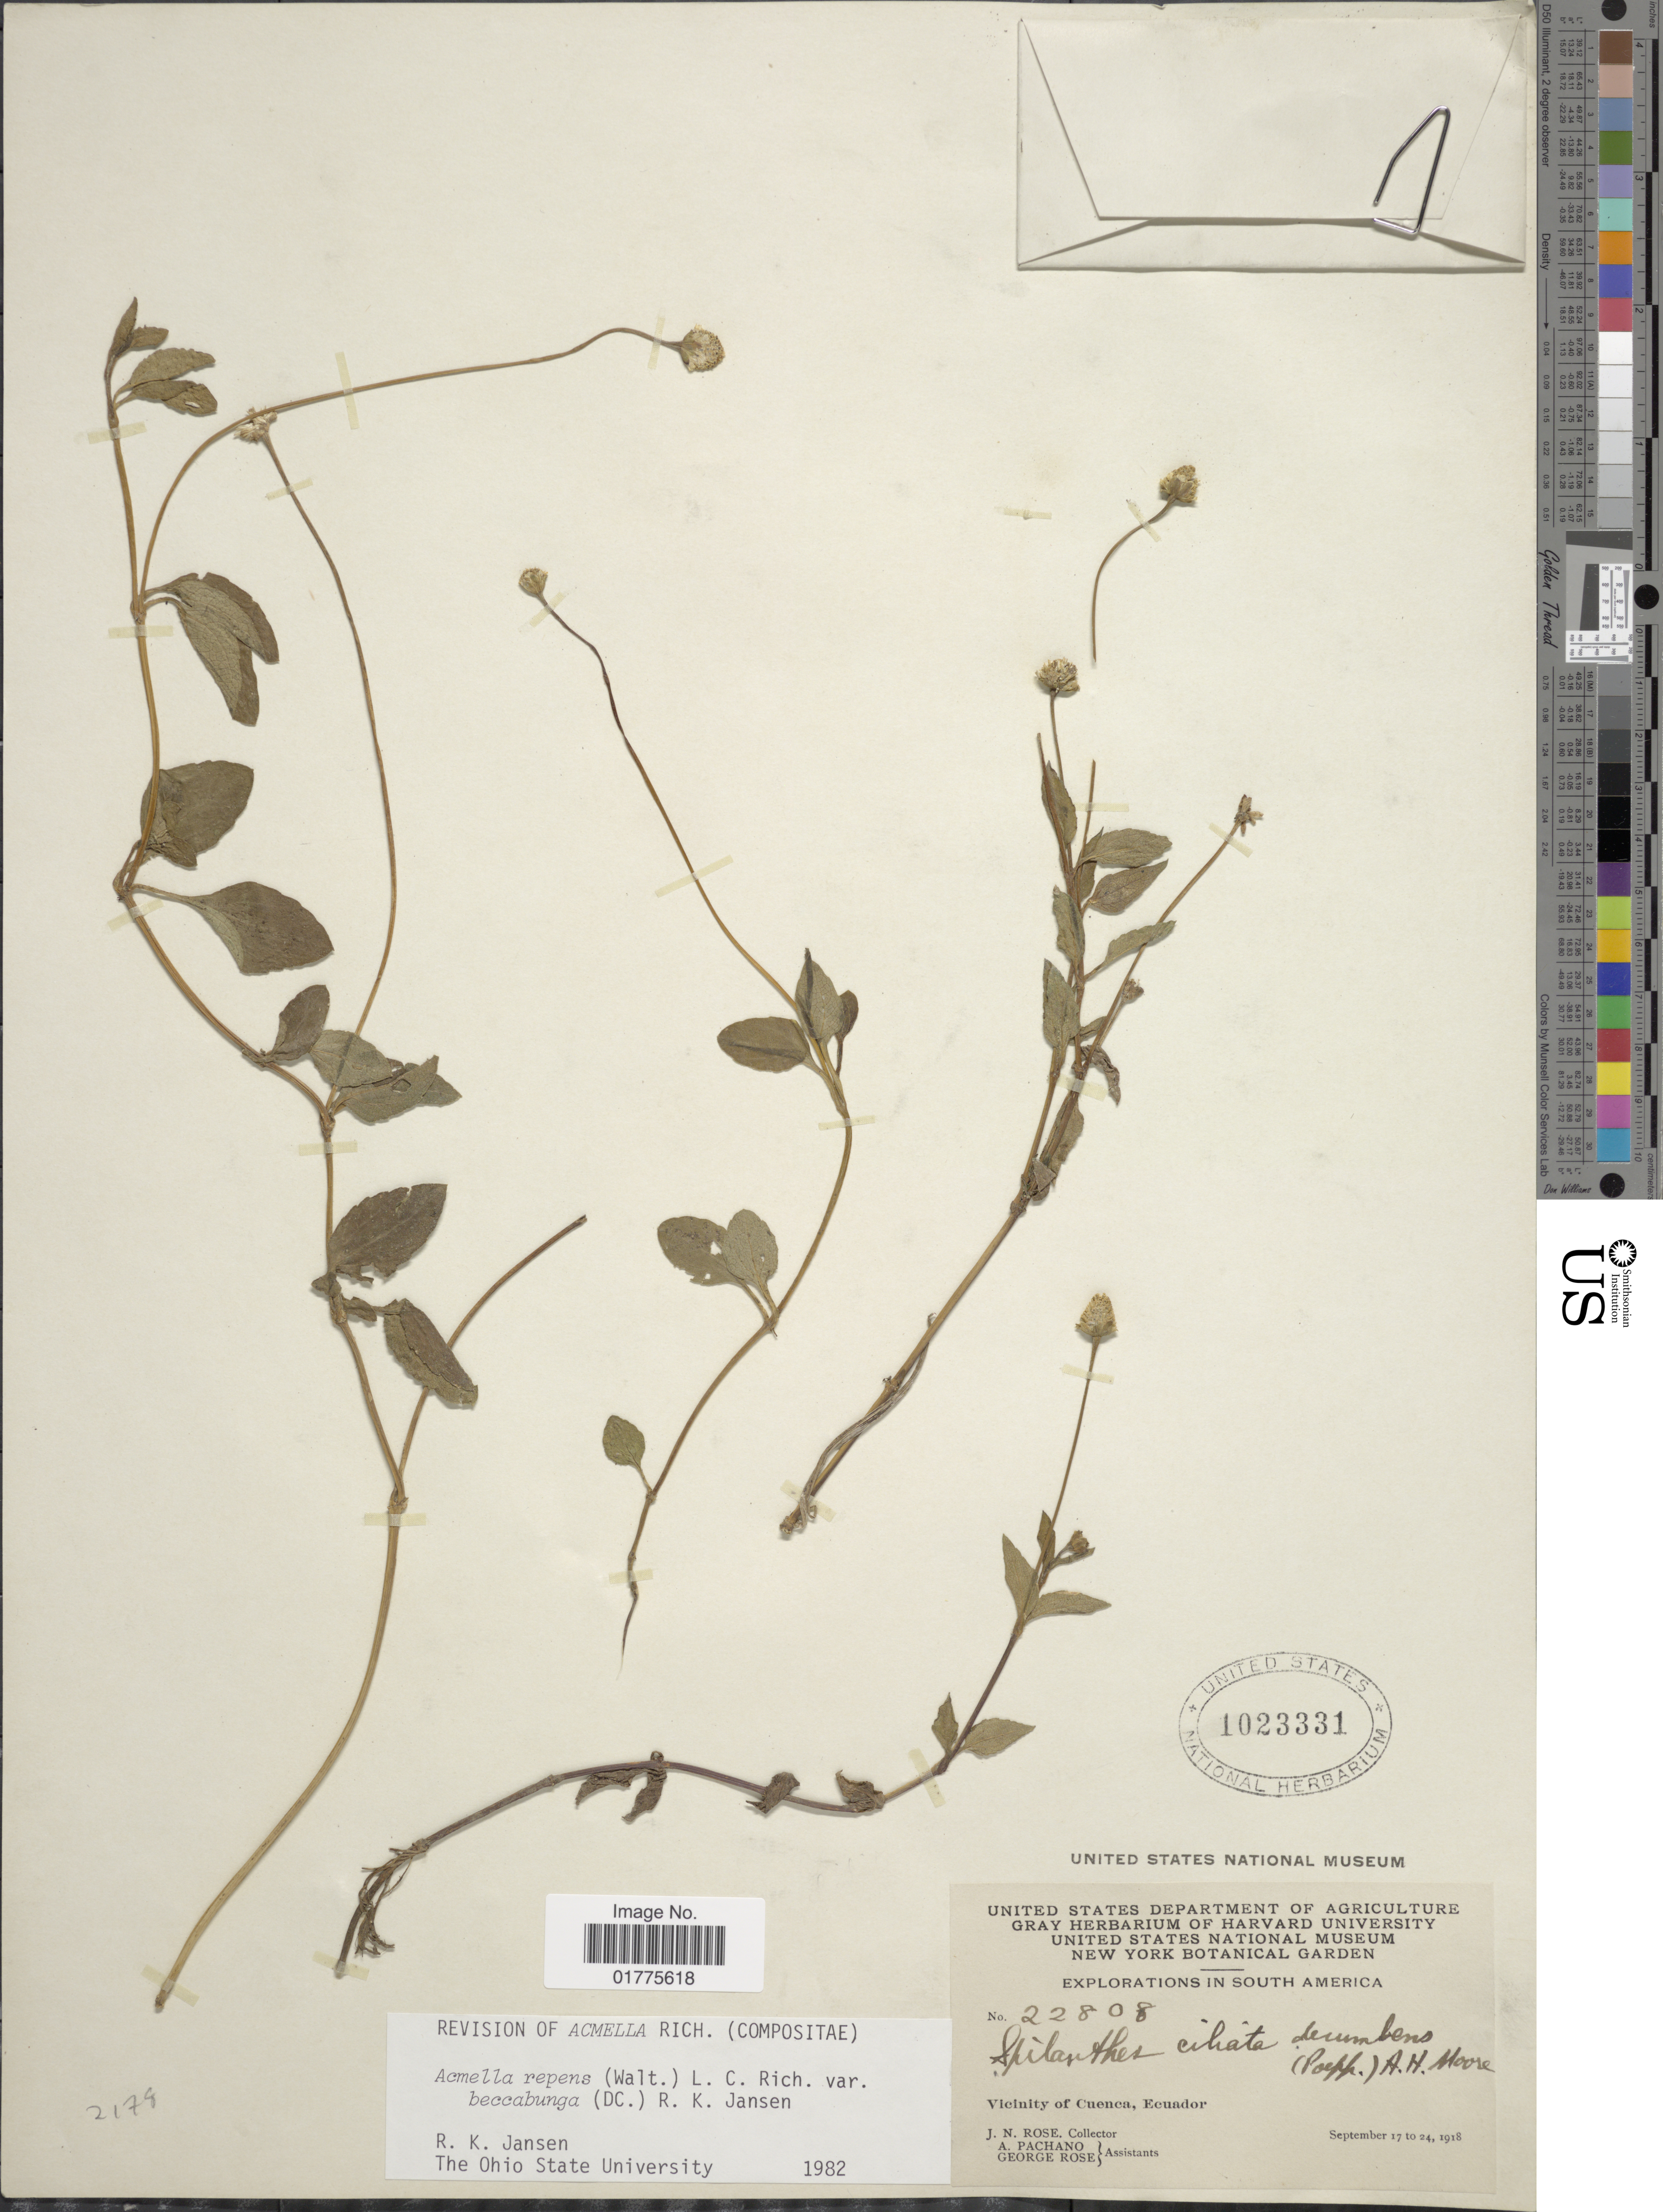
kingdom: Plantae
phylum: Tracheophyta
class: Magnoliopsida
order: Asterales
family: Asteraceae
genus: Acmella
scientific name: Acmella repens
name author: (Walter) Rich.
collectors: J. N. Rose, A. Pachano & G. Rose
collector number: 22808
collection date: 1918-09-17/1918-09-24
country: Ecuador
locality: Vicinity of Cuenca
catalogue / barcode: US 1023331